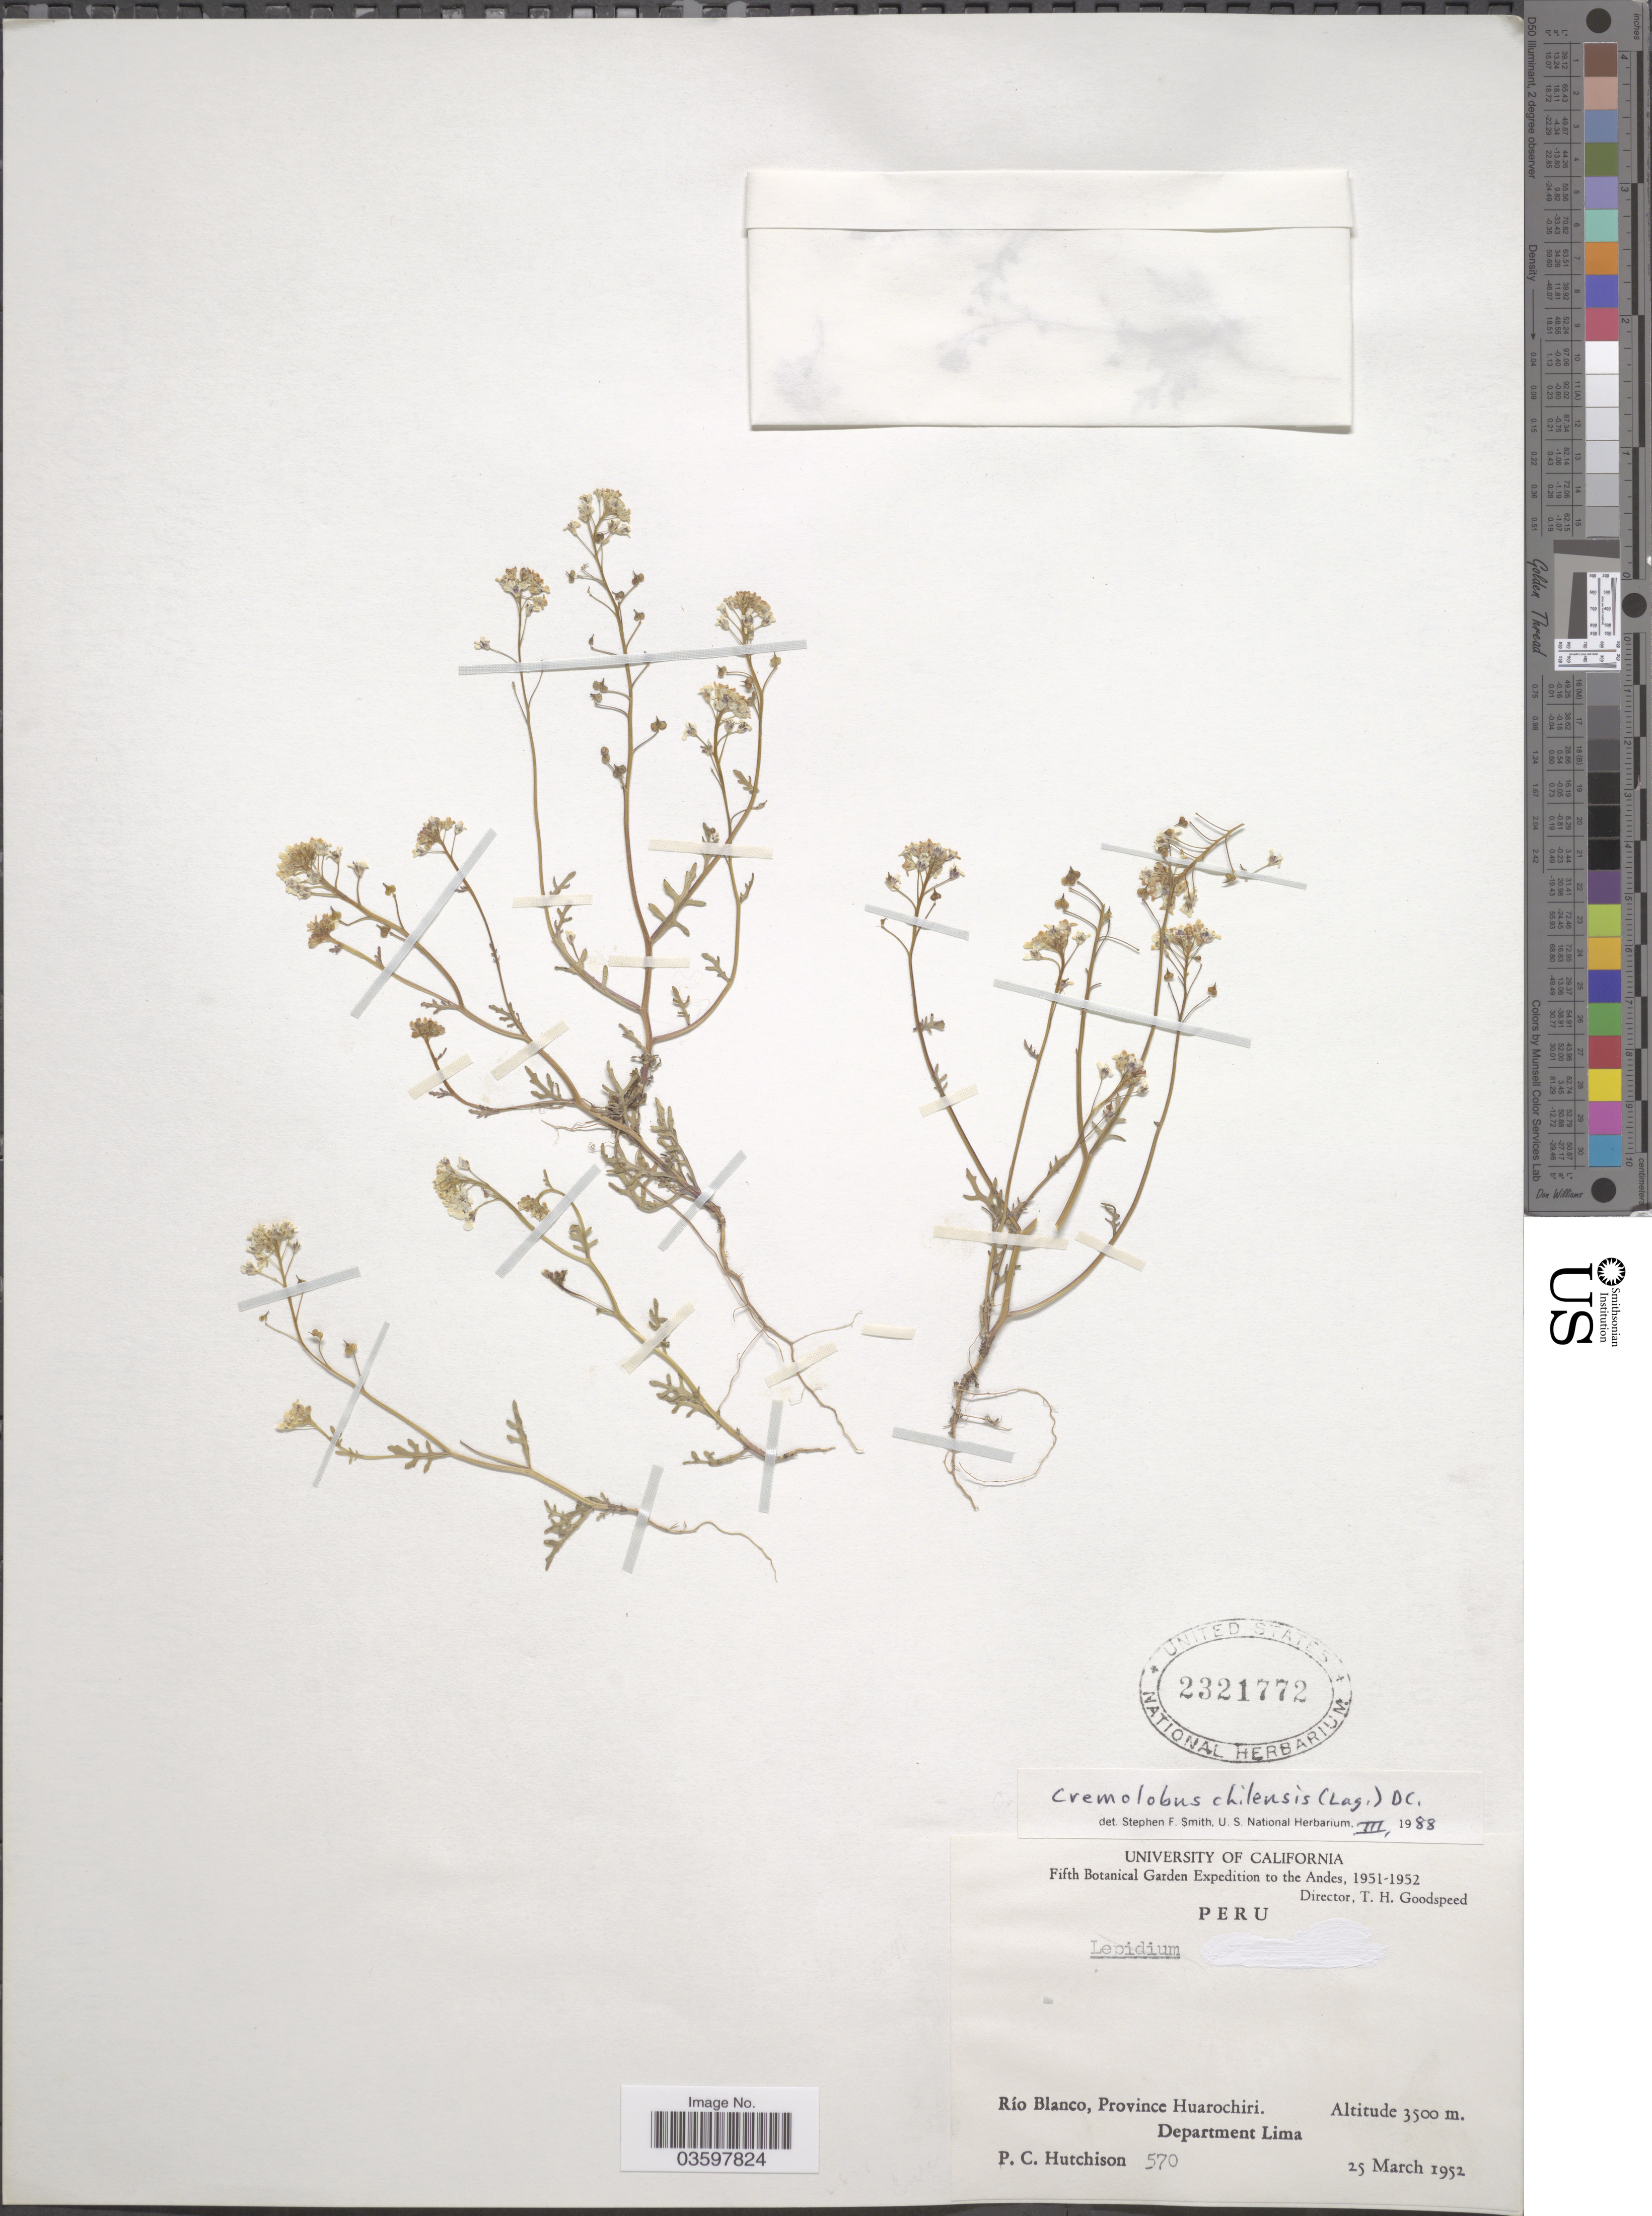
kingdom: Plantae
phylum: Tracheophyta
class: Magnoliopsida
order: Brassicales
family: Brassicaceae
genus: Cremolobus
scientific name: Cremolobus chilensis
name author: (Lag.) DC.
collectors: P. C. Hutchison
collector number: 570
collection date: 1952-03-25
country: Peru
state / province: Lima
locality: Andes. Río Blanco, Province Huarochiri. Department Lima.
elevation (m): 3500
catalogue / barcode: US 2321772